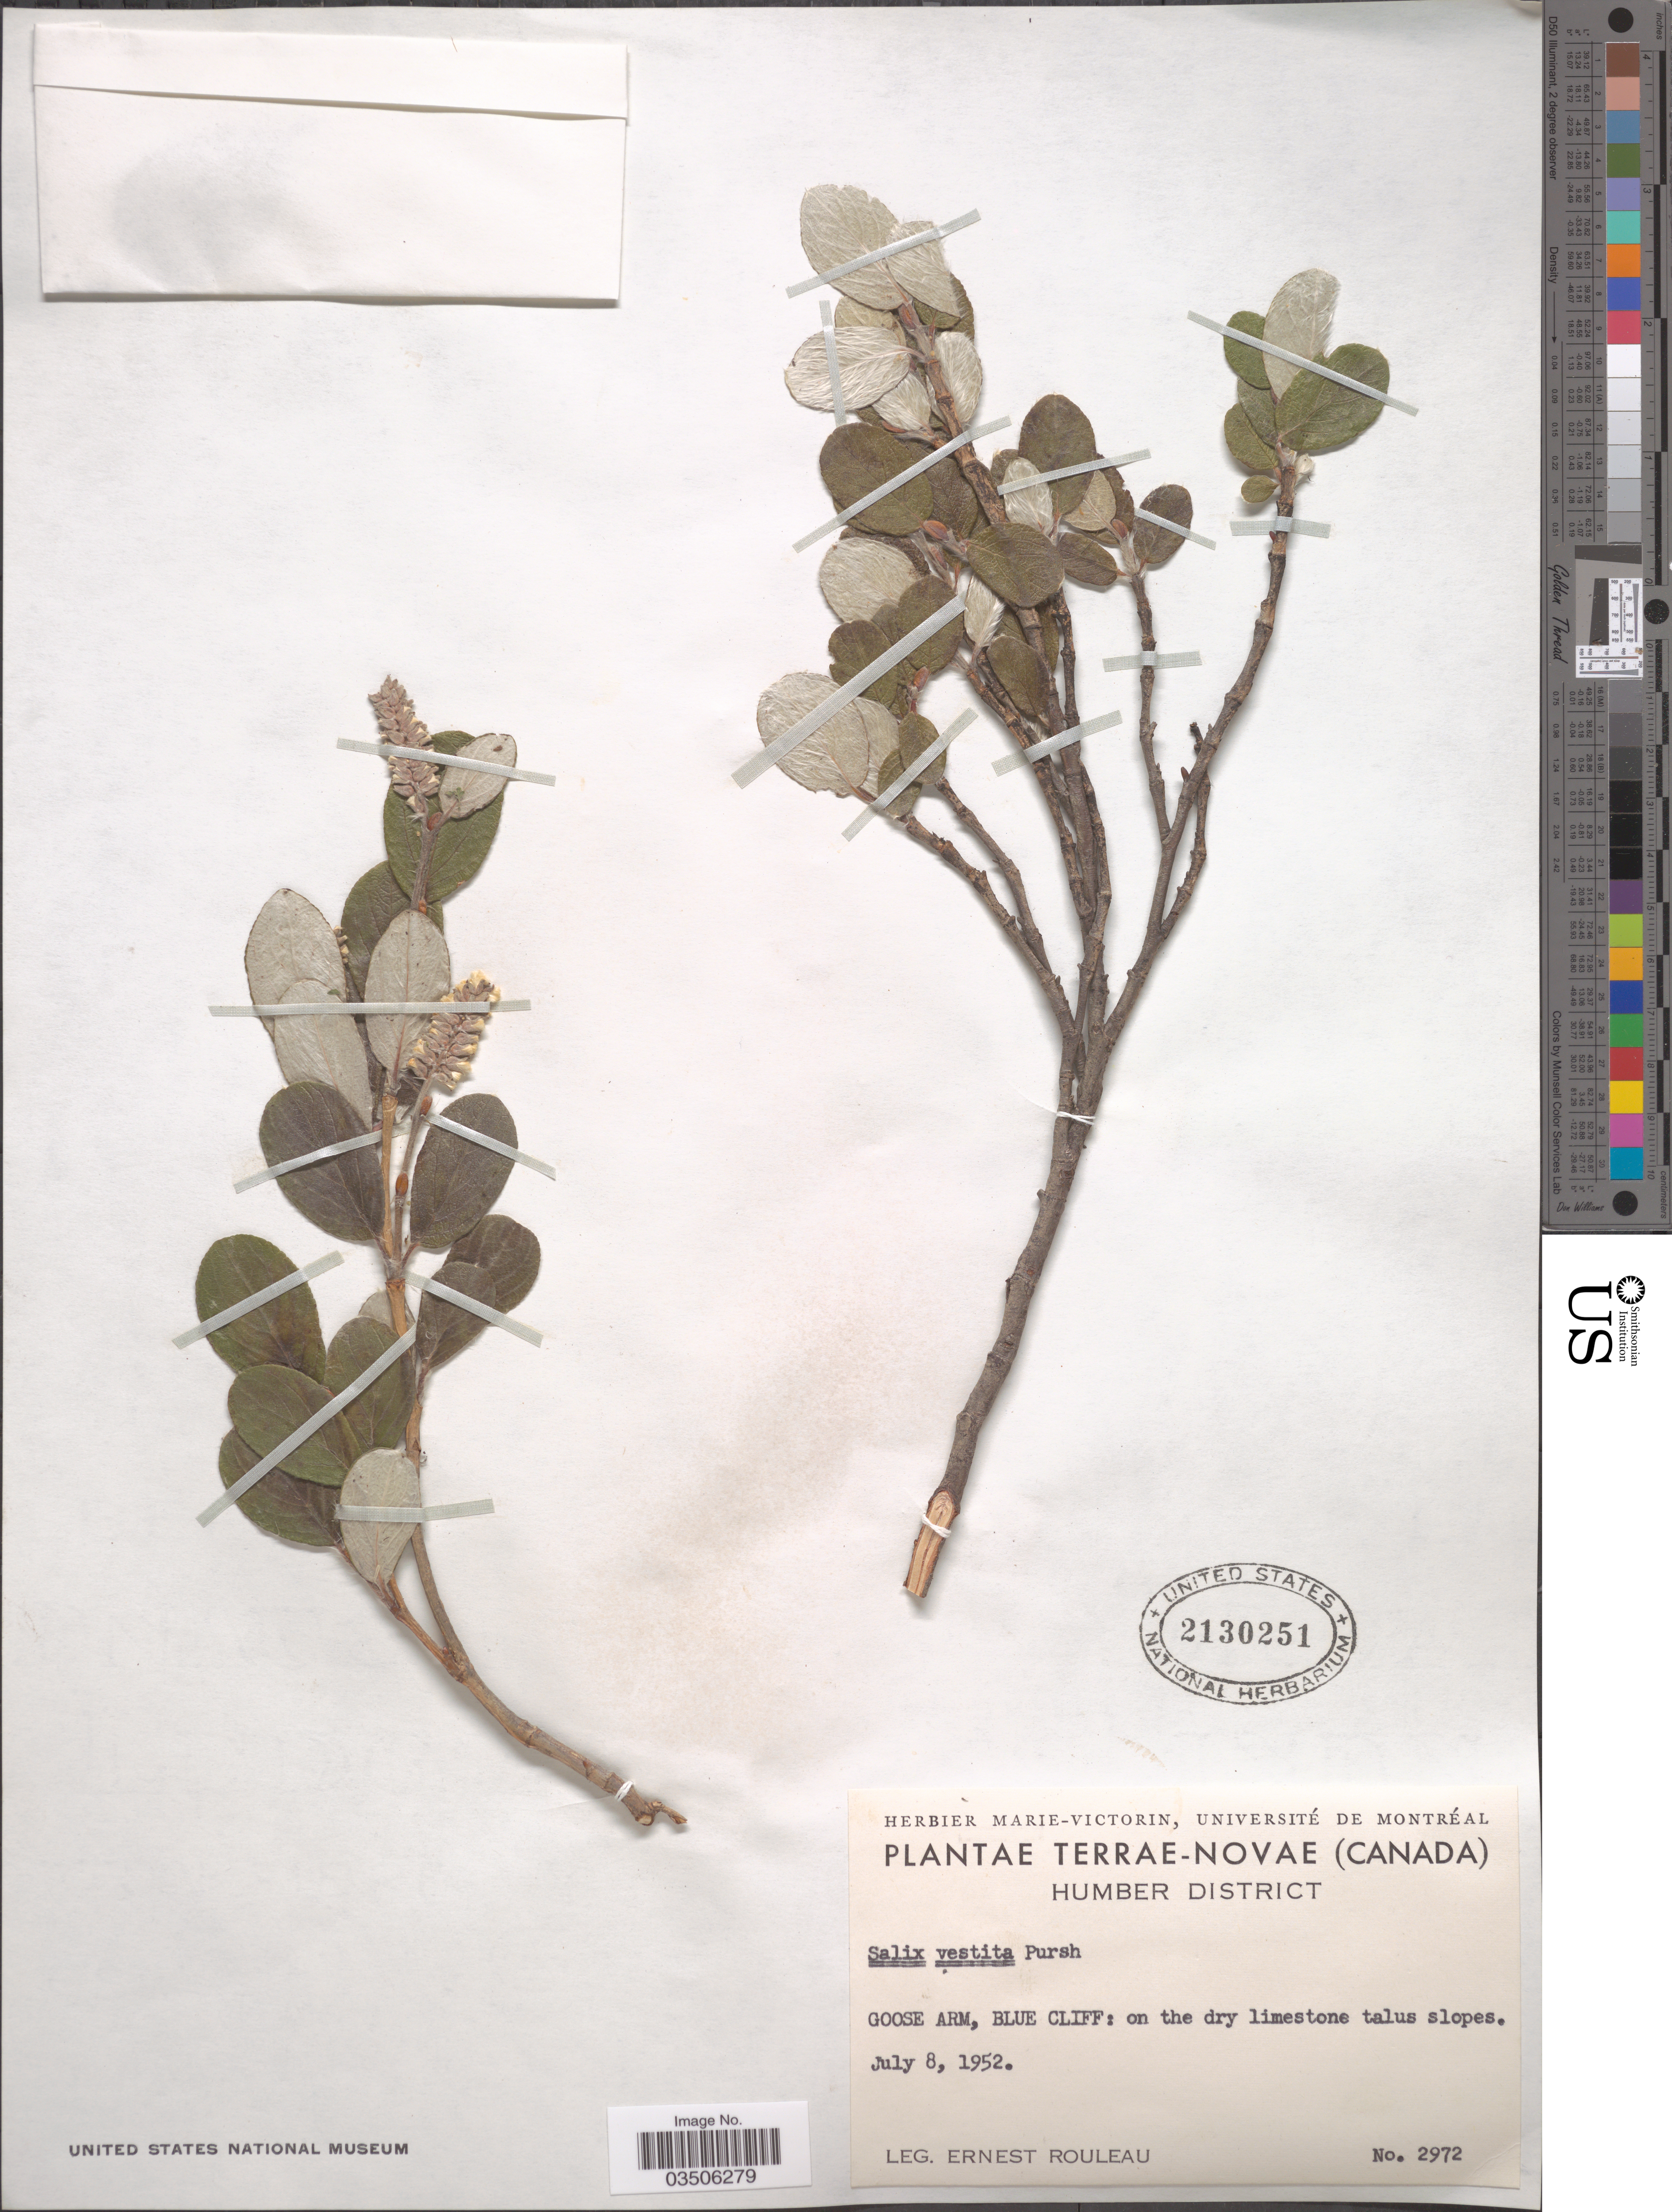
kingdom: Plantae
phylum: Tracheophyta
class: Magnoliopsida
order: Malpighiales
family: Salicaceae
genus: Salix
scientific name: Salix vestita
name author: Pursh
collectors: J. Rouleau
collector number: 2972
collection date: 1952-07-08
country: Canada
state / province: Newfoundland and Labrador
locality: Terrae-Novae. Humber District. Goose Arm, Blue Cliff.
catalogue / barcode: US 2130251